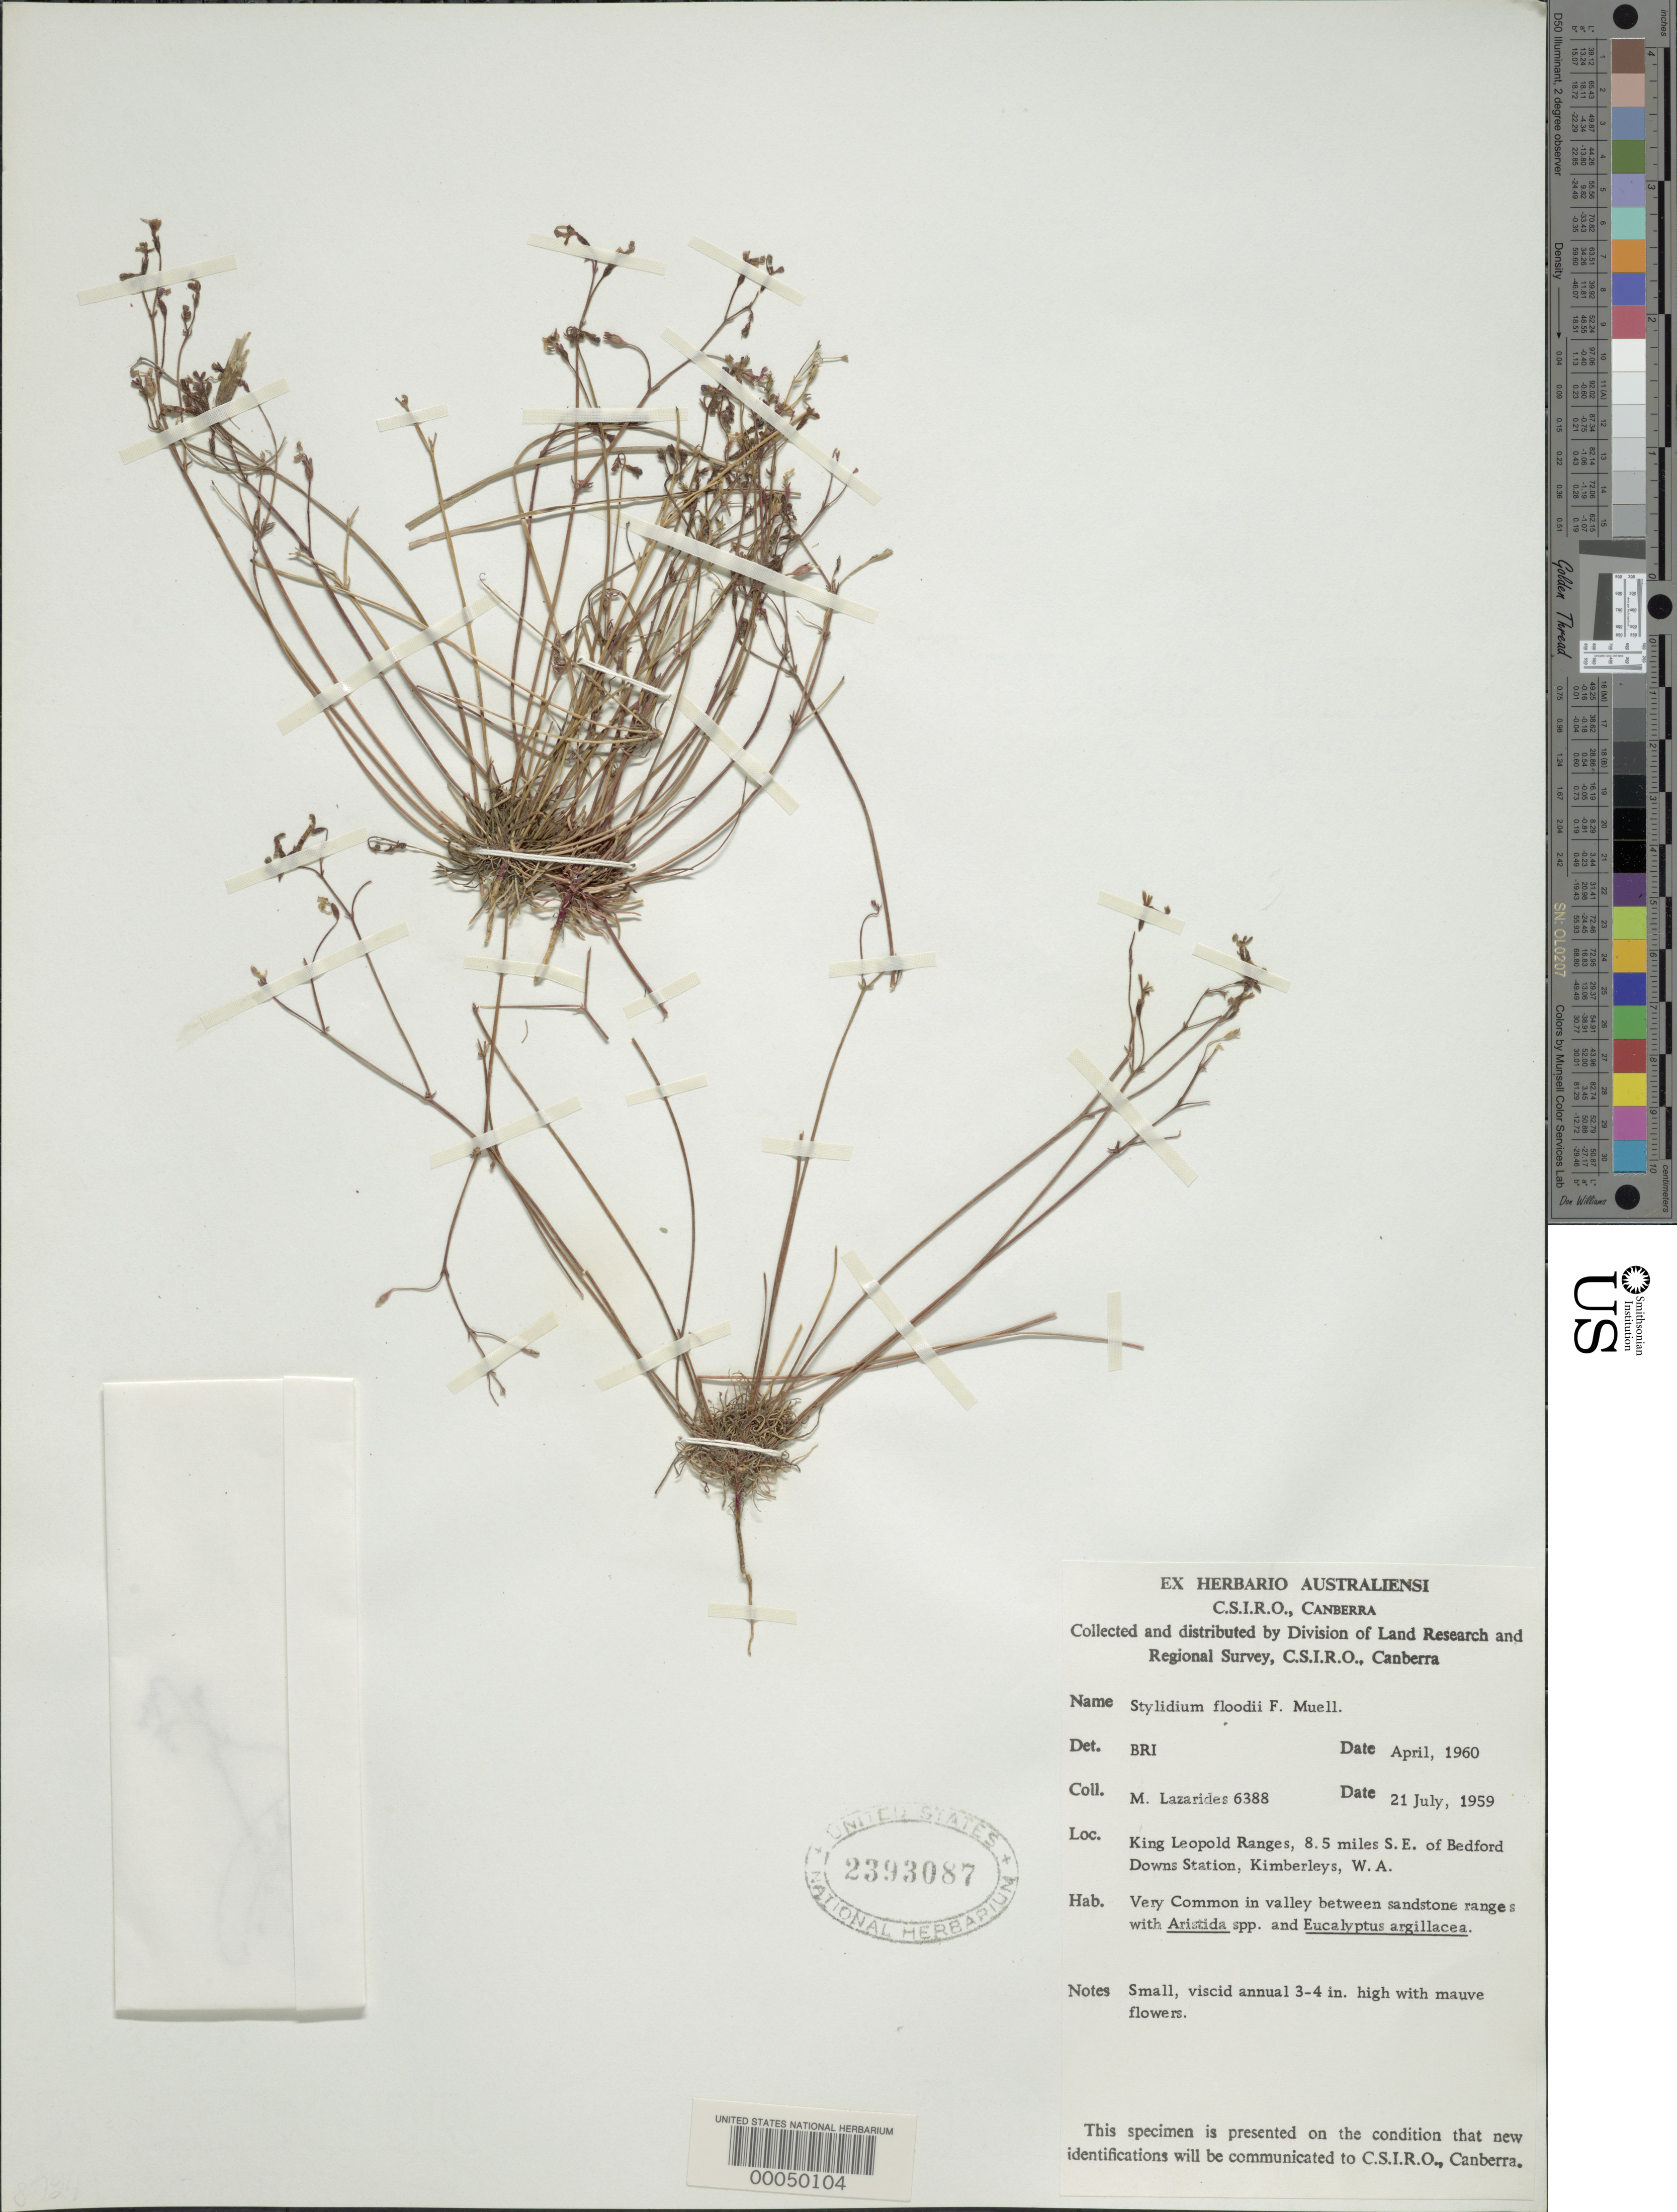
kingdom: Plantae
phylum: Tracheophyta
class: Magnoliopsida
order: Asterales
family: Stylidiaceae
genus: Stylidium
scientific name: Stylidium floodii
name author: F. Muell.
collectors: M. Lazarides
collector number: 6388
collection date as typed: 21 Jul 1959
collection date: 1959-07-21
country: Australia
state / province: Western Australia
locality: King leopold ranges, 8.5 miles se of bedford downs station, kimb erleys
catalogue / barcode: US 2393087